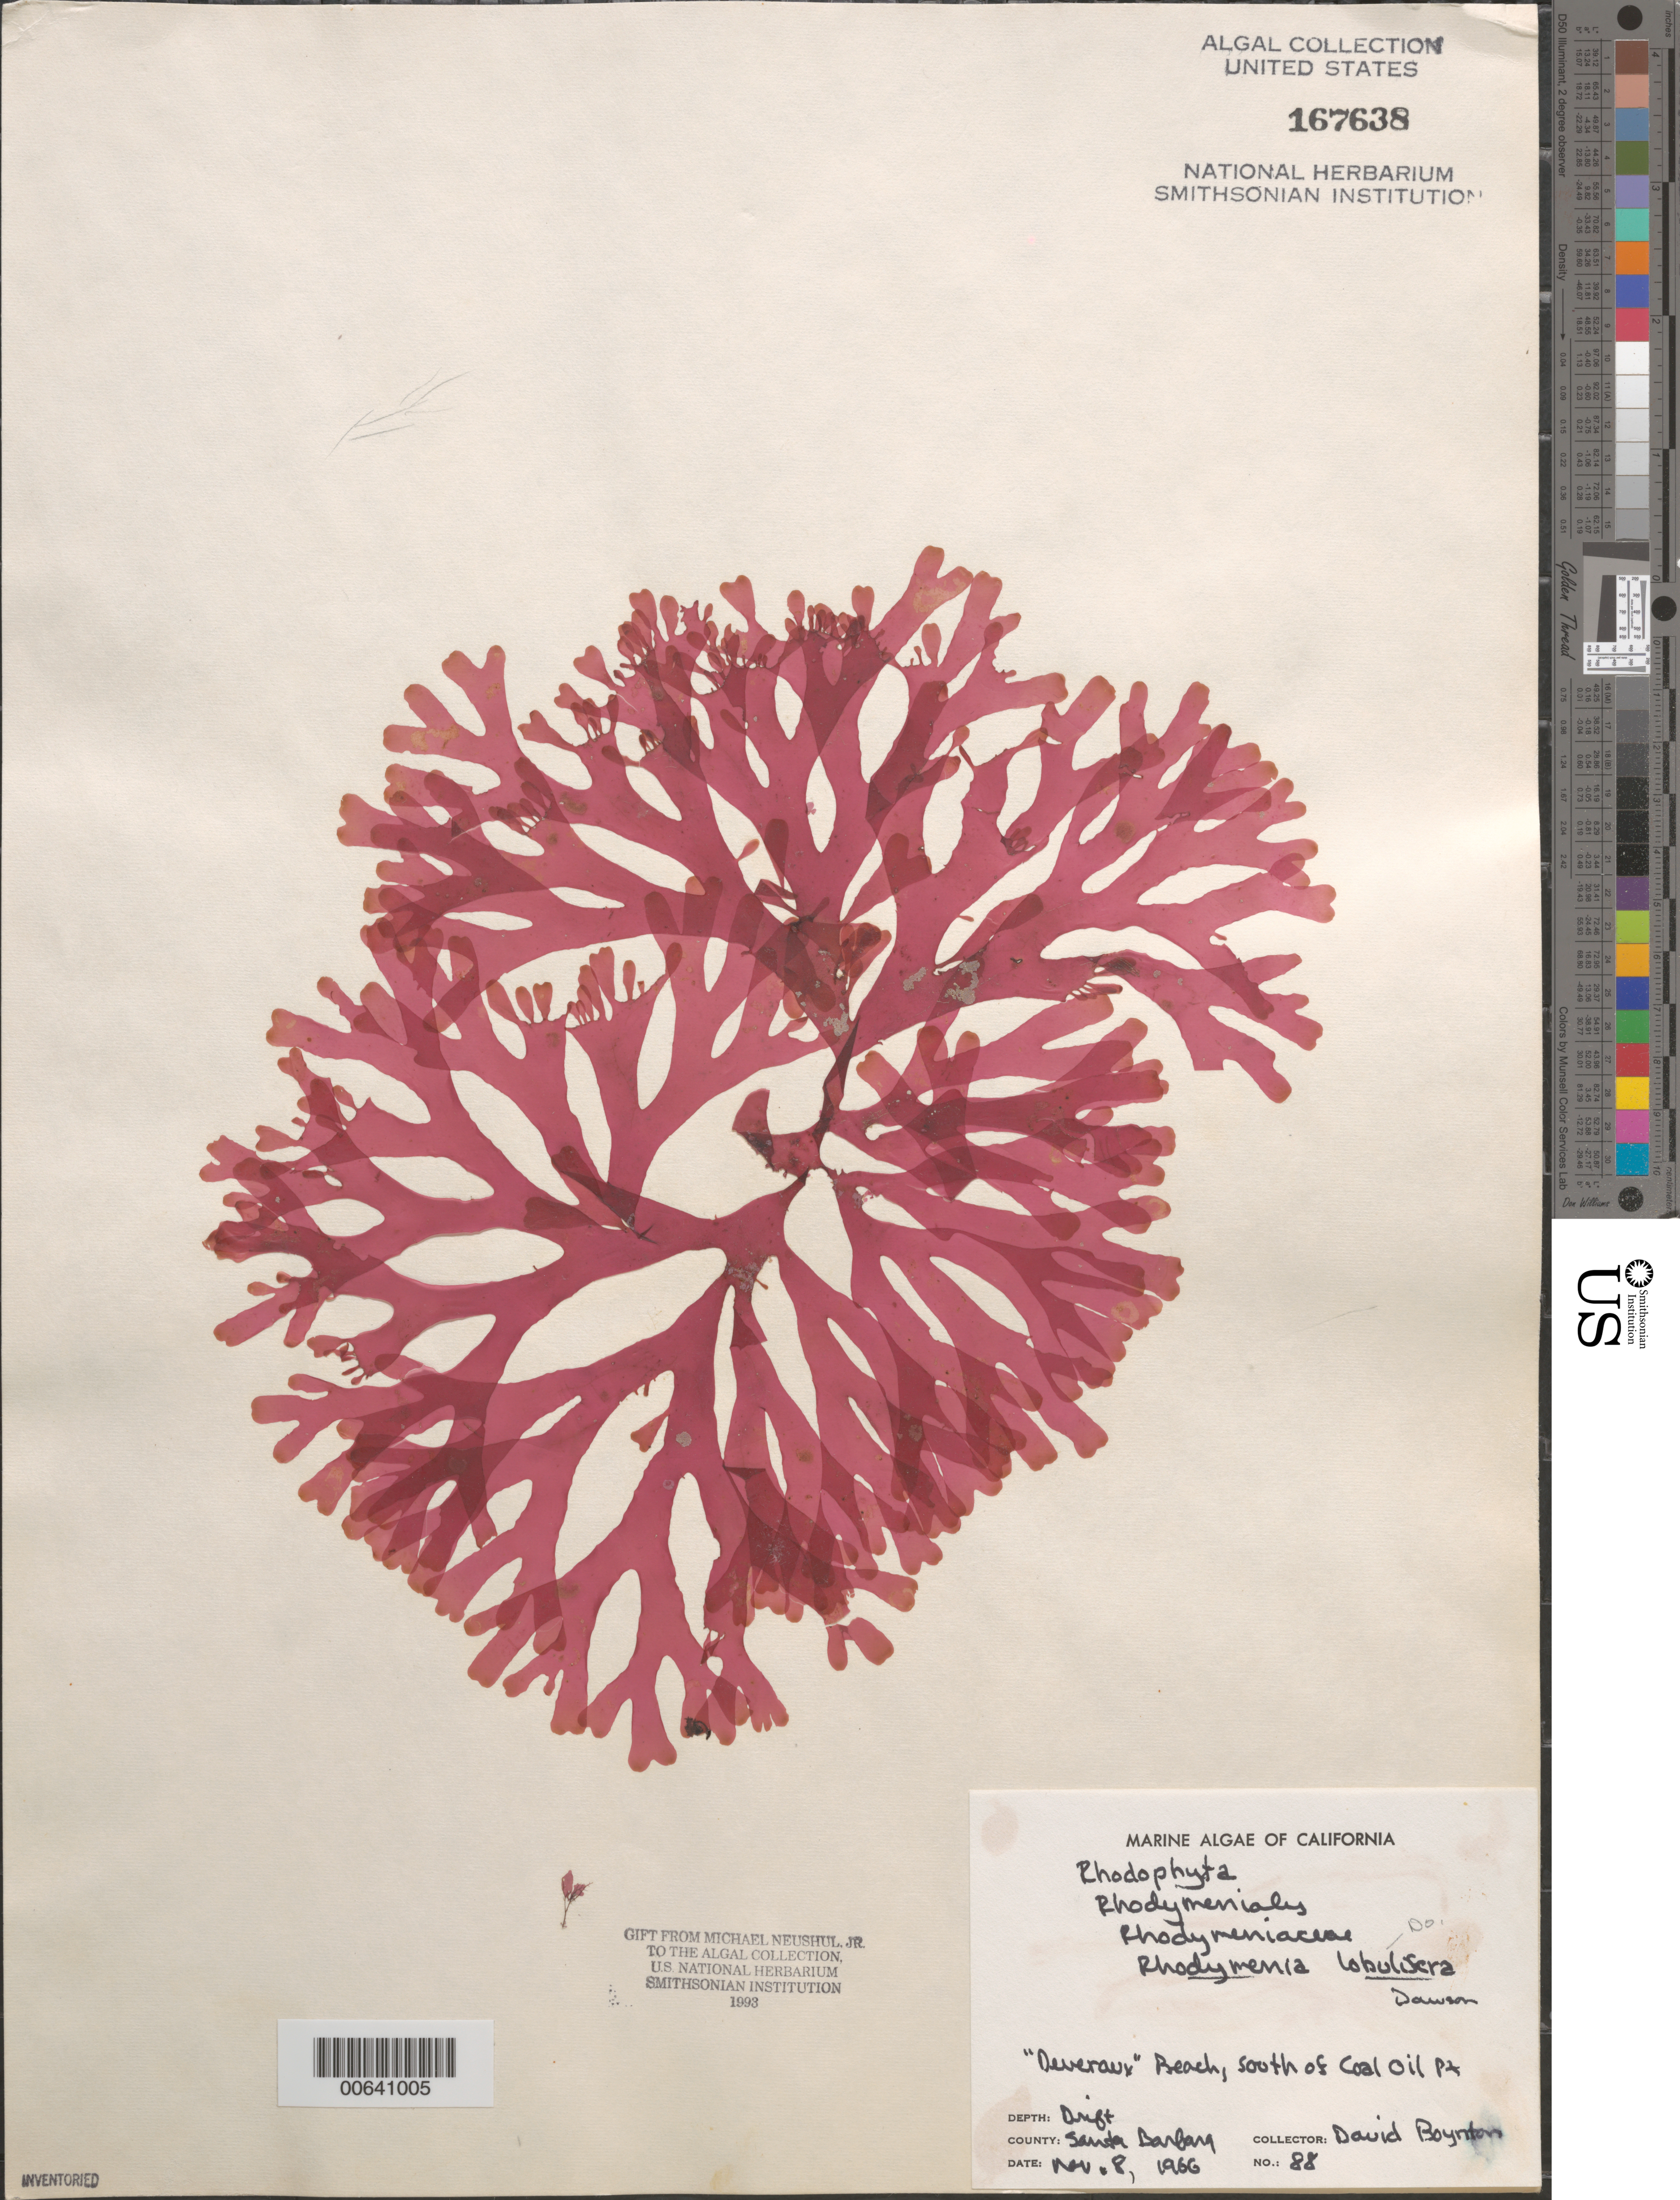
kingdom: Plantae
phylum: Rhodophyta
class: Florideophyceae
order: Rhodymeniales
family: Rhodymeniaceae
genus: Rhodymenia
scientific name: Rhodymenia pacifica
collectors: D. Boynton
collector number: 88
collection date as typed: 08 Nov 1966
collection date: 1966-11-08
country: United States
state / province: California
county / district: Santa Barbara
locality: Deveraux Beach, south of Coal Oil Point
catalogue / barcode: US 167638